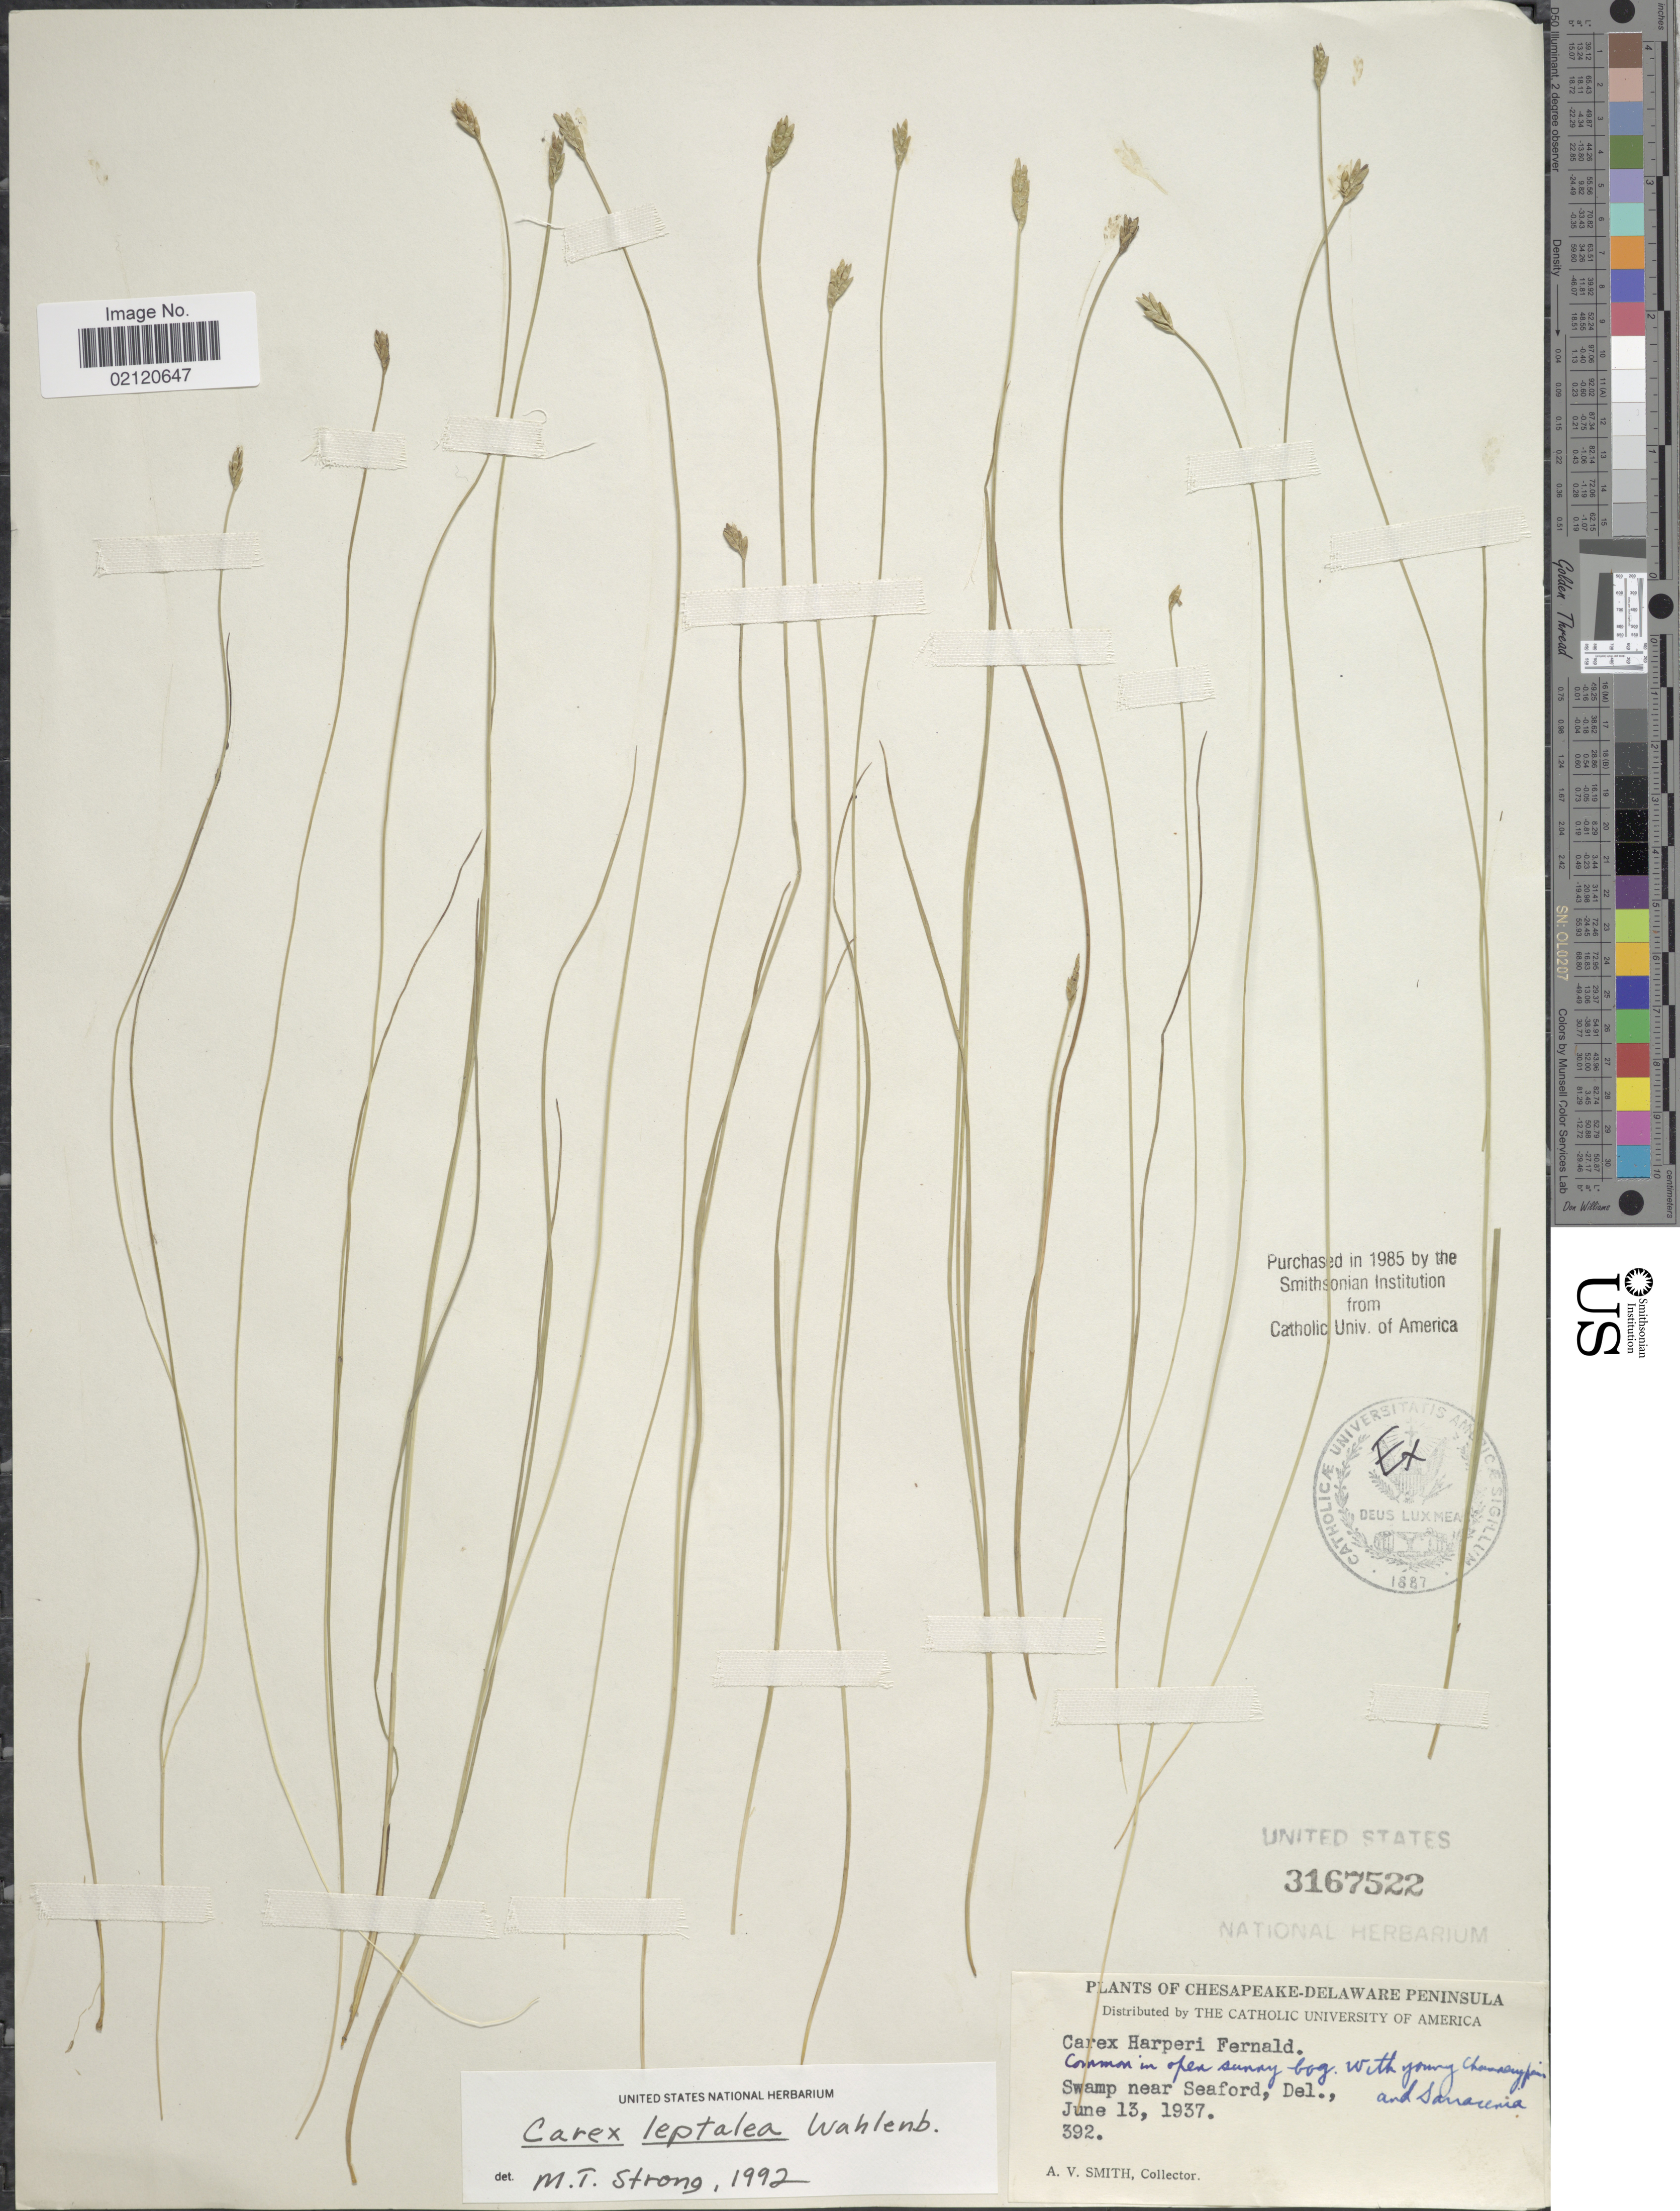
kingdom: Plantae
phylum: Tracheophyta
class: Liliopsida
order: Poales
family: Cyperaceae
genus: Carex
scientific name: Carex leptalea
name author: Wahlenb.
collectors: A. V. P. Smith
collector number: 392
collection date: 1937-06-13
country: United States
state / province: Delaware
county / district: Sussex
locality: Chesapeake-Delaware Peninsula, Swamp near Seaford, Del.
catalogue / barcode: US 3167522